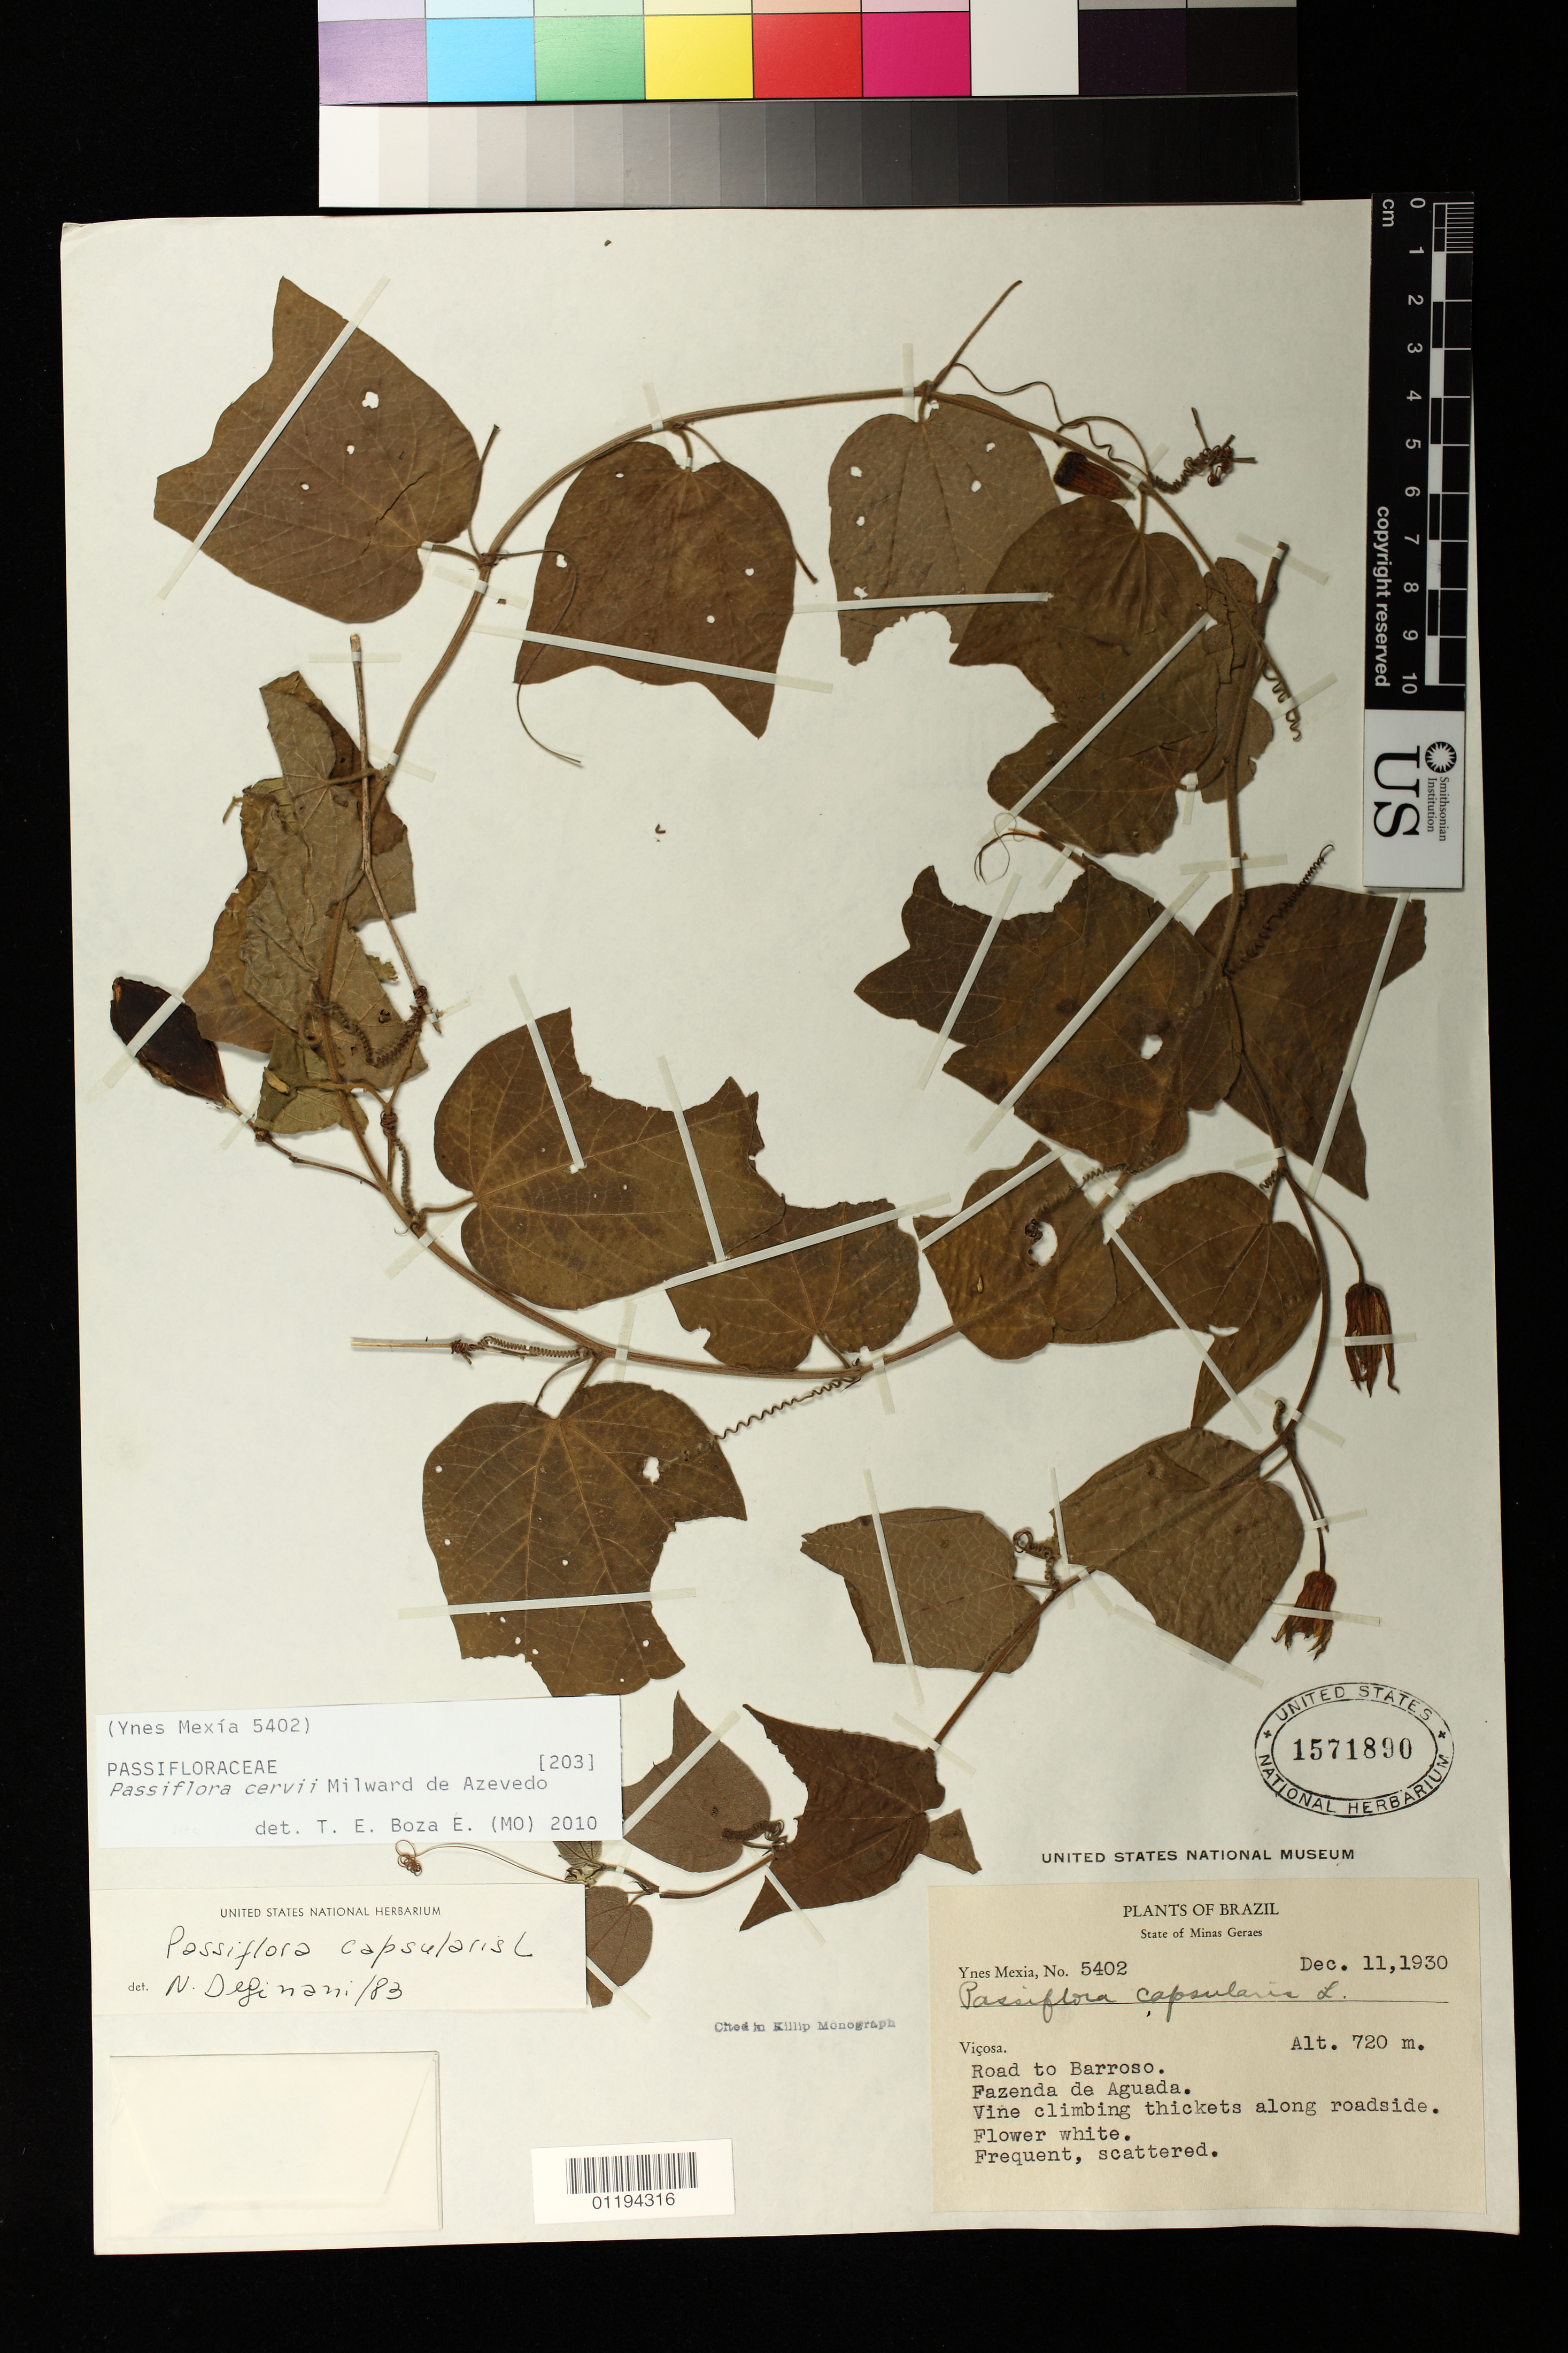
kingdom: Plantae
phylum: Tracheophyta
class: Magnoliopsida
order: Malpighiales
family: Passifloraceae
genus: Passiflora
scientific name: Passiflora cervii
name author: Azevedo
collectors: Y. Mexia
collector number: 5402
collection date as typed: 12 Nov 1930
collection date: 1930-11-12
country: Brazil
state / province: Minas Gerais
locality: State of Minas Geraes, Vicosa, Road to Barroso. Fazenda de Aguada.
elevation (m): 720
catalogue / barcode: US 1571890